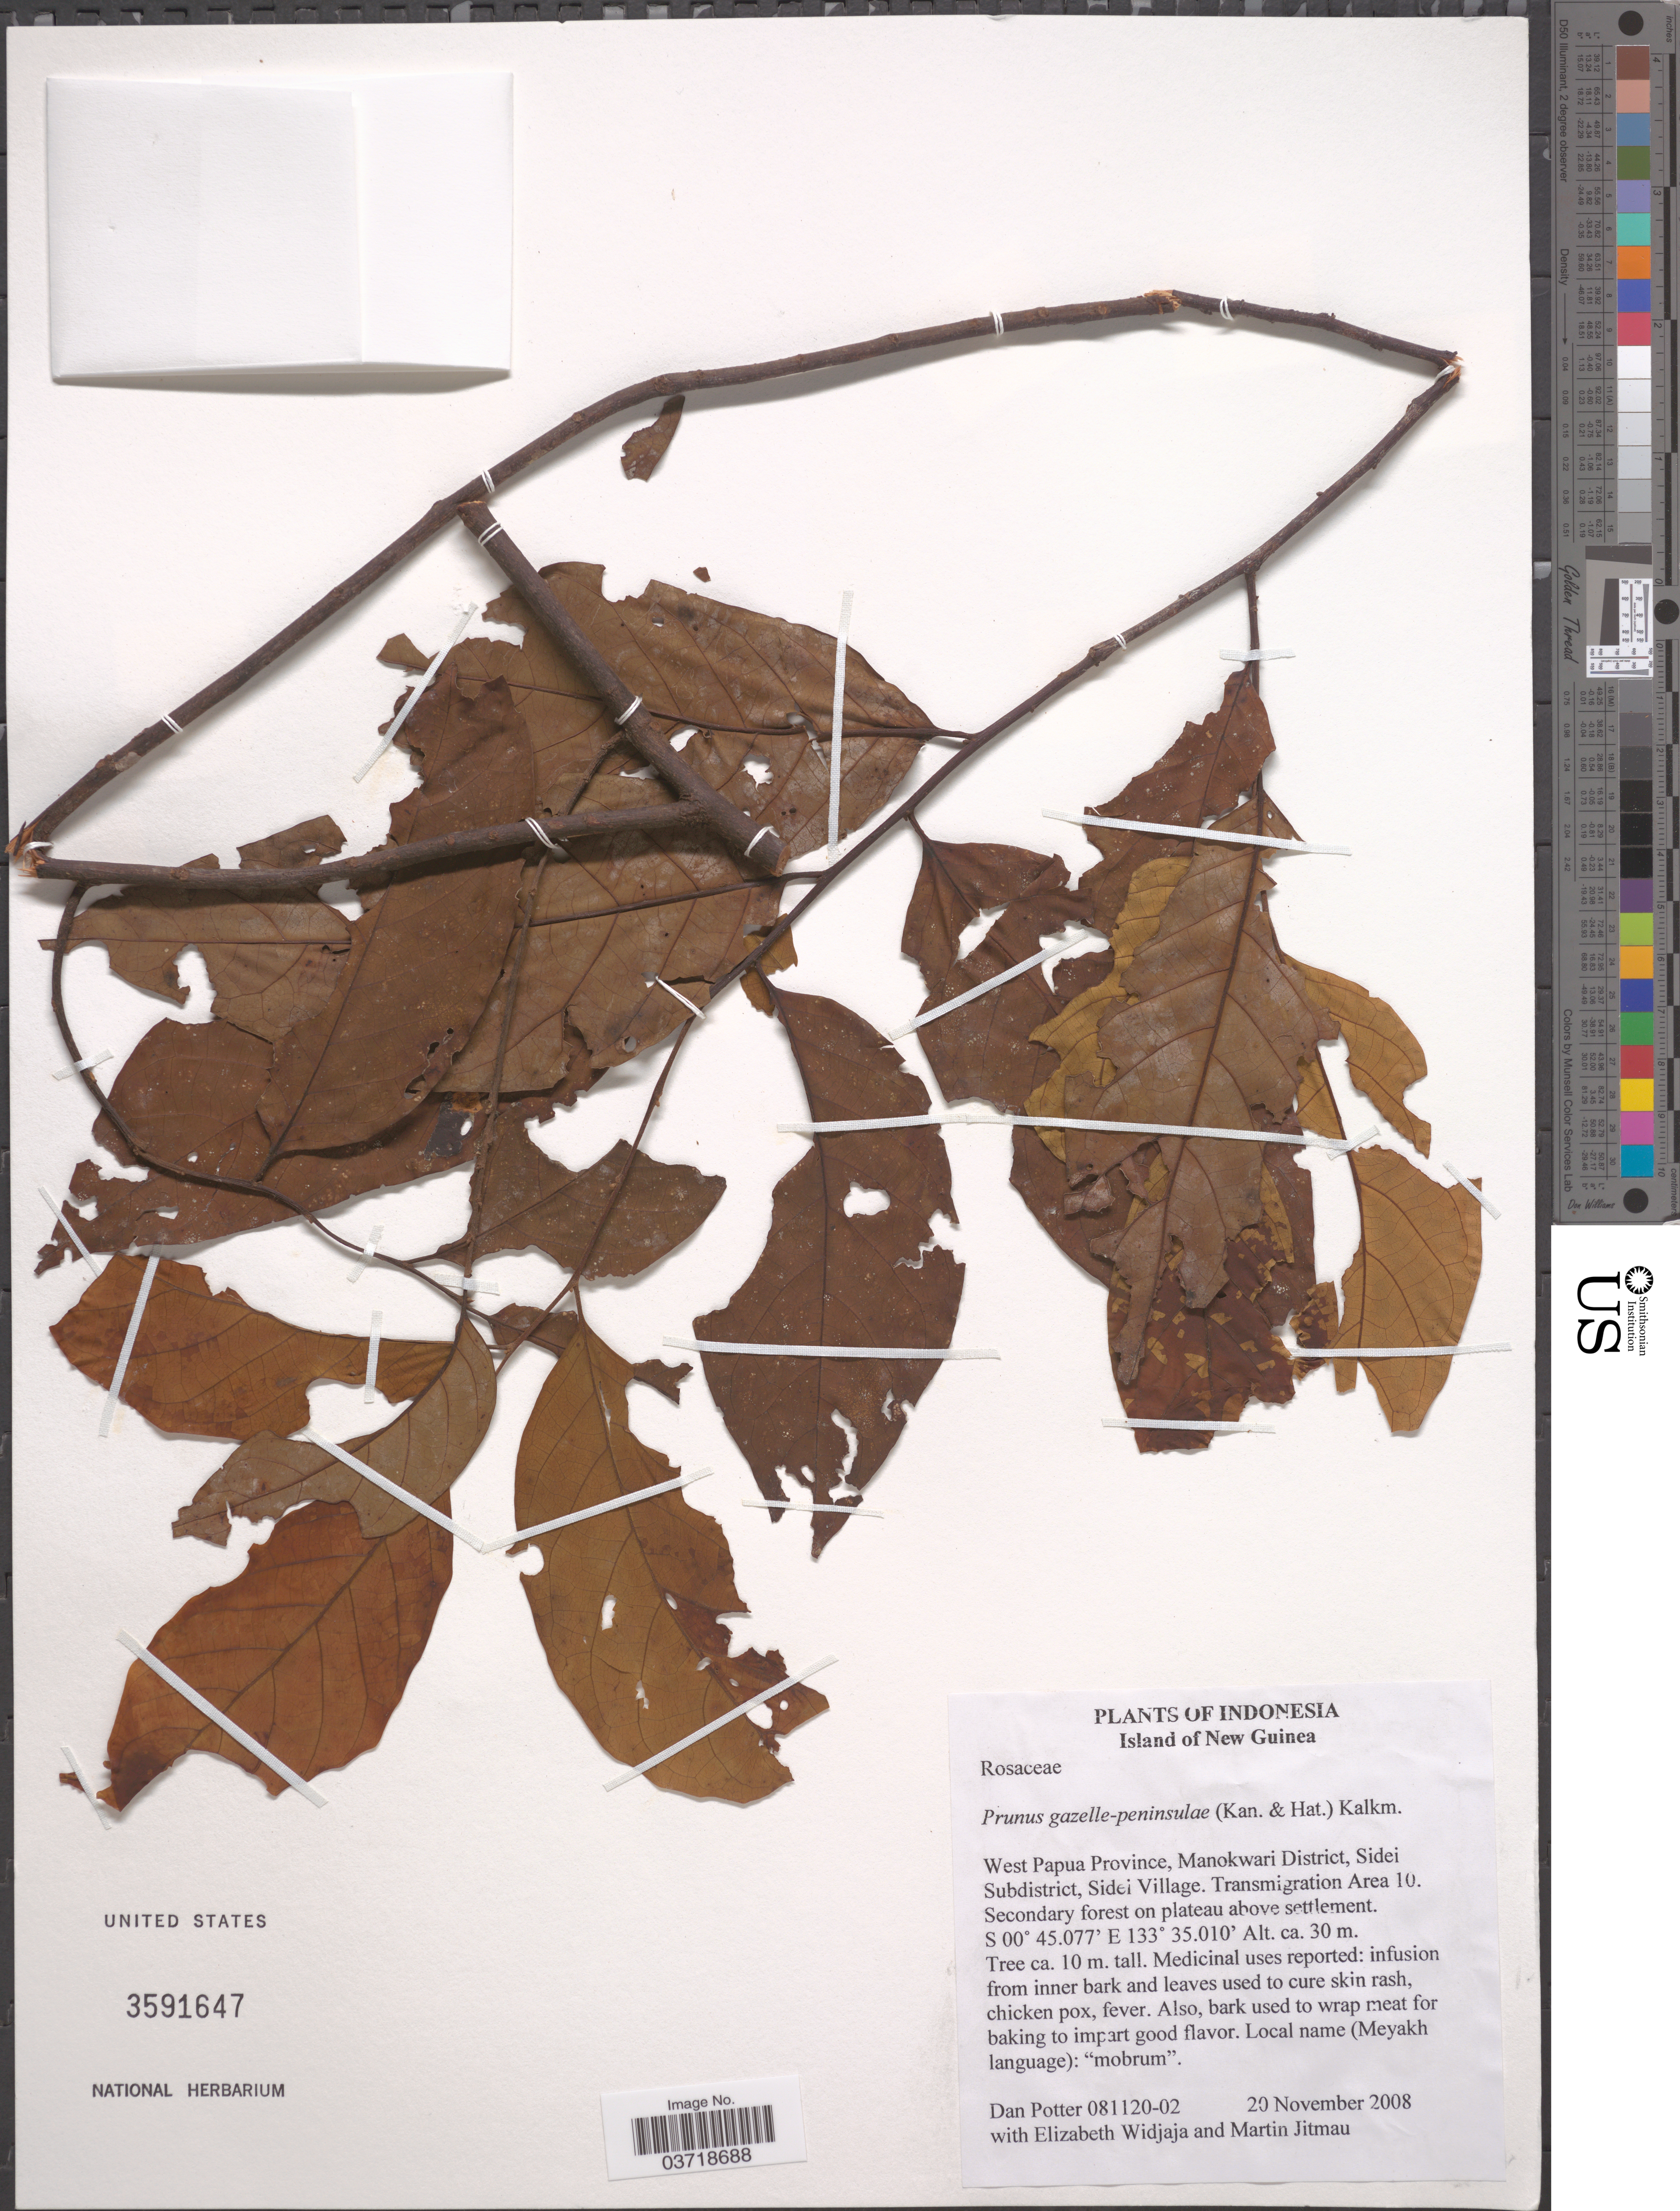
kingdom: Plantae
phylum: Tracheophyta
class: Magnoliopsida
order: Rosales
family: Rosaceae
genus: Prunus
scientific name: Prunus gazelle-peninsulae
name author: (Kaneh. & Hatus.) Kalkman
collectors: D. Potter, E. A. Widjaja & M. Jitmau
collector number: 081120-02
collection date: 2008-11-20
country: Indonesia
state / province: Papua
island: New Guinea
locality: Island of New Guinea. West Papua Province, Manokwari District, Sidei Subdistrict, Sidei Village.Transmigration Area 10.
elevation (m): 30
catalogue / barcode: US 3591647